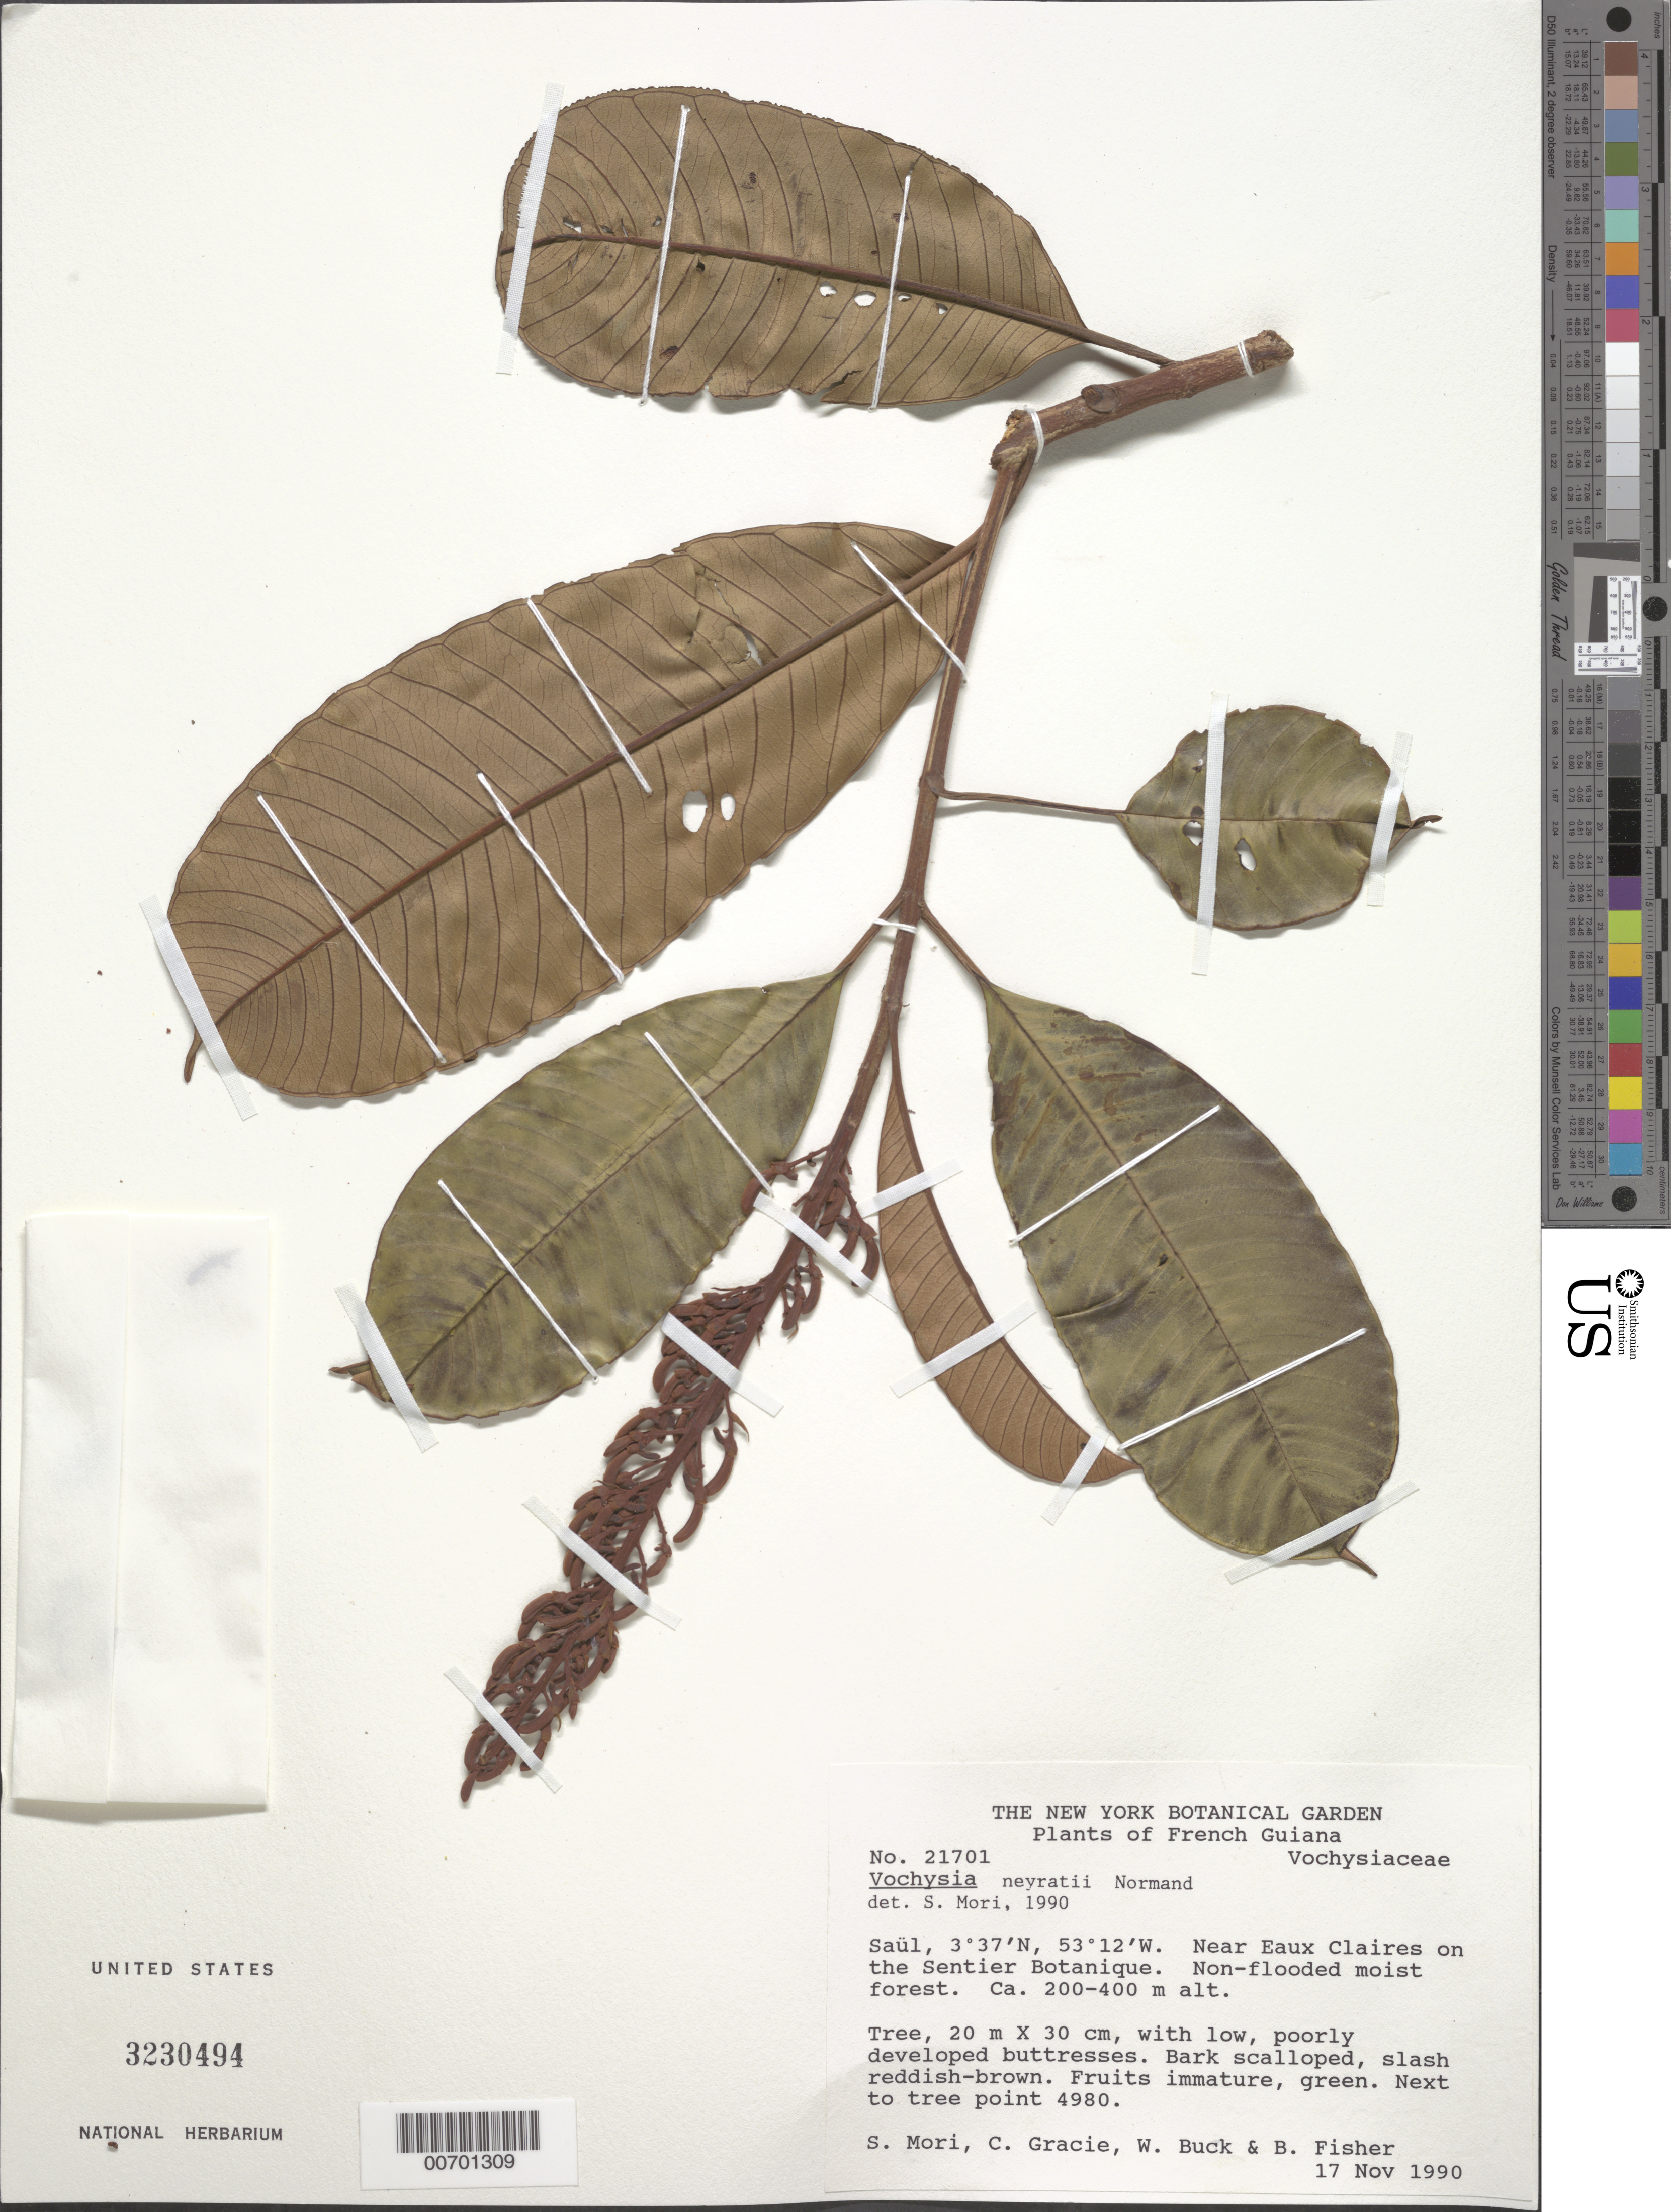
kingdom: Plantae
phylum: Tracheophyta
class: Magnoliopsida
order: Myrtales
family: Vochysiaceae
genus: Vochysia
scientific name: Vochysia neyratii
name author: Normand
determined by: Mori, Scott A.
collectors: S. Mori, C. A. Gracie, W. Buck & B. Fisher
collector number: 21701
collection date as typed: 17-Nov-90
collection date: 1990-11-17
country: French Guiana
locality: Saül, vicinity of Eaux Claires, on the Sentier Botanique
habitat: Non-flooded moist forest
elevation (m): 200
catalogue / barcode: US 3230494